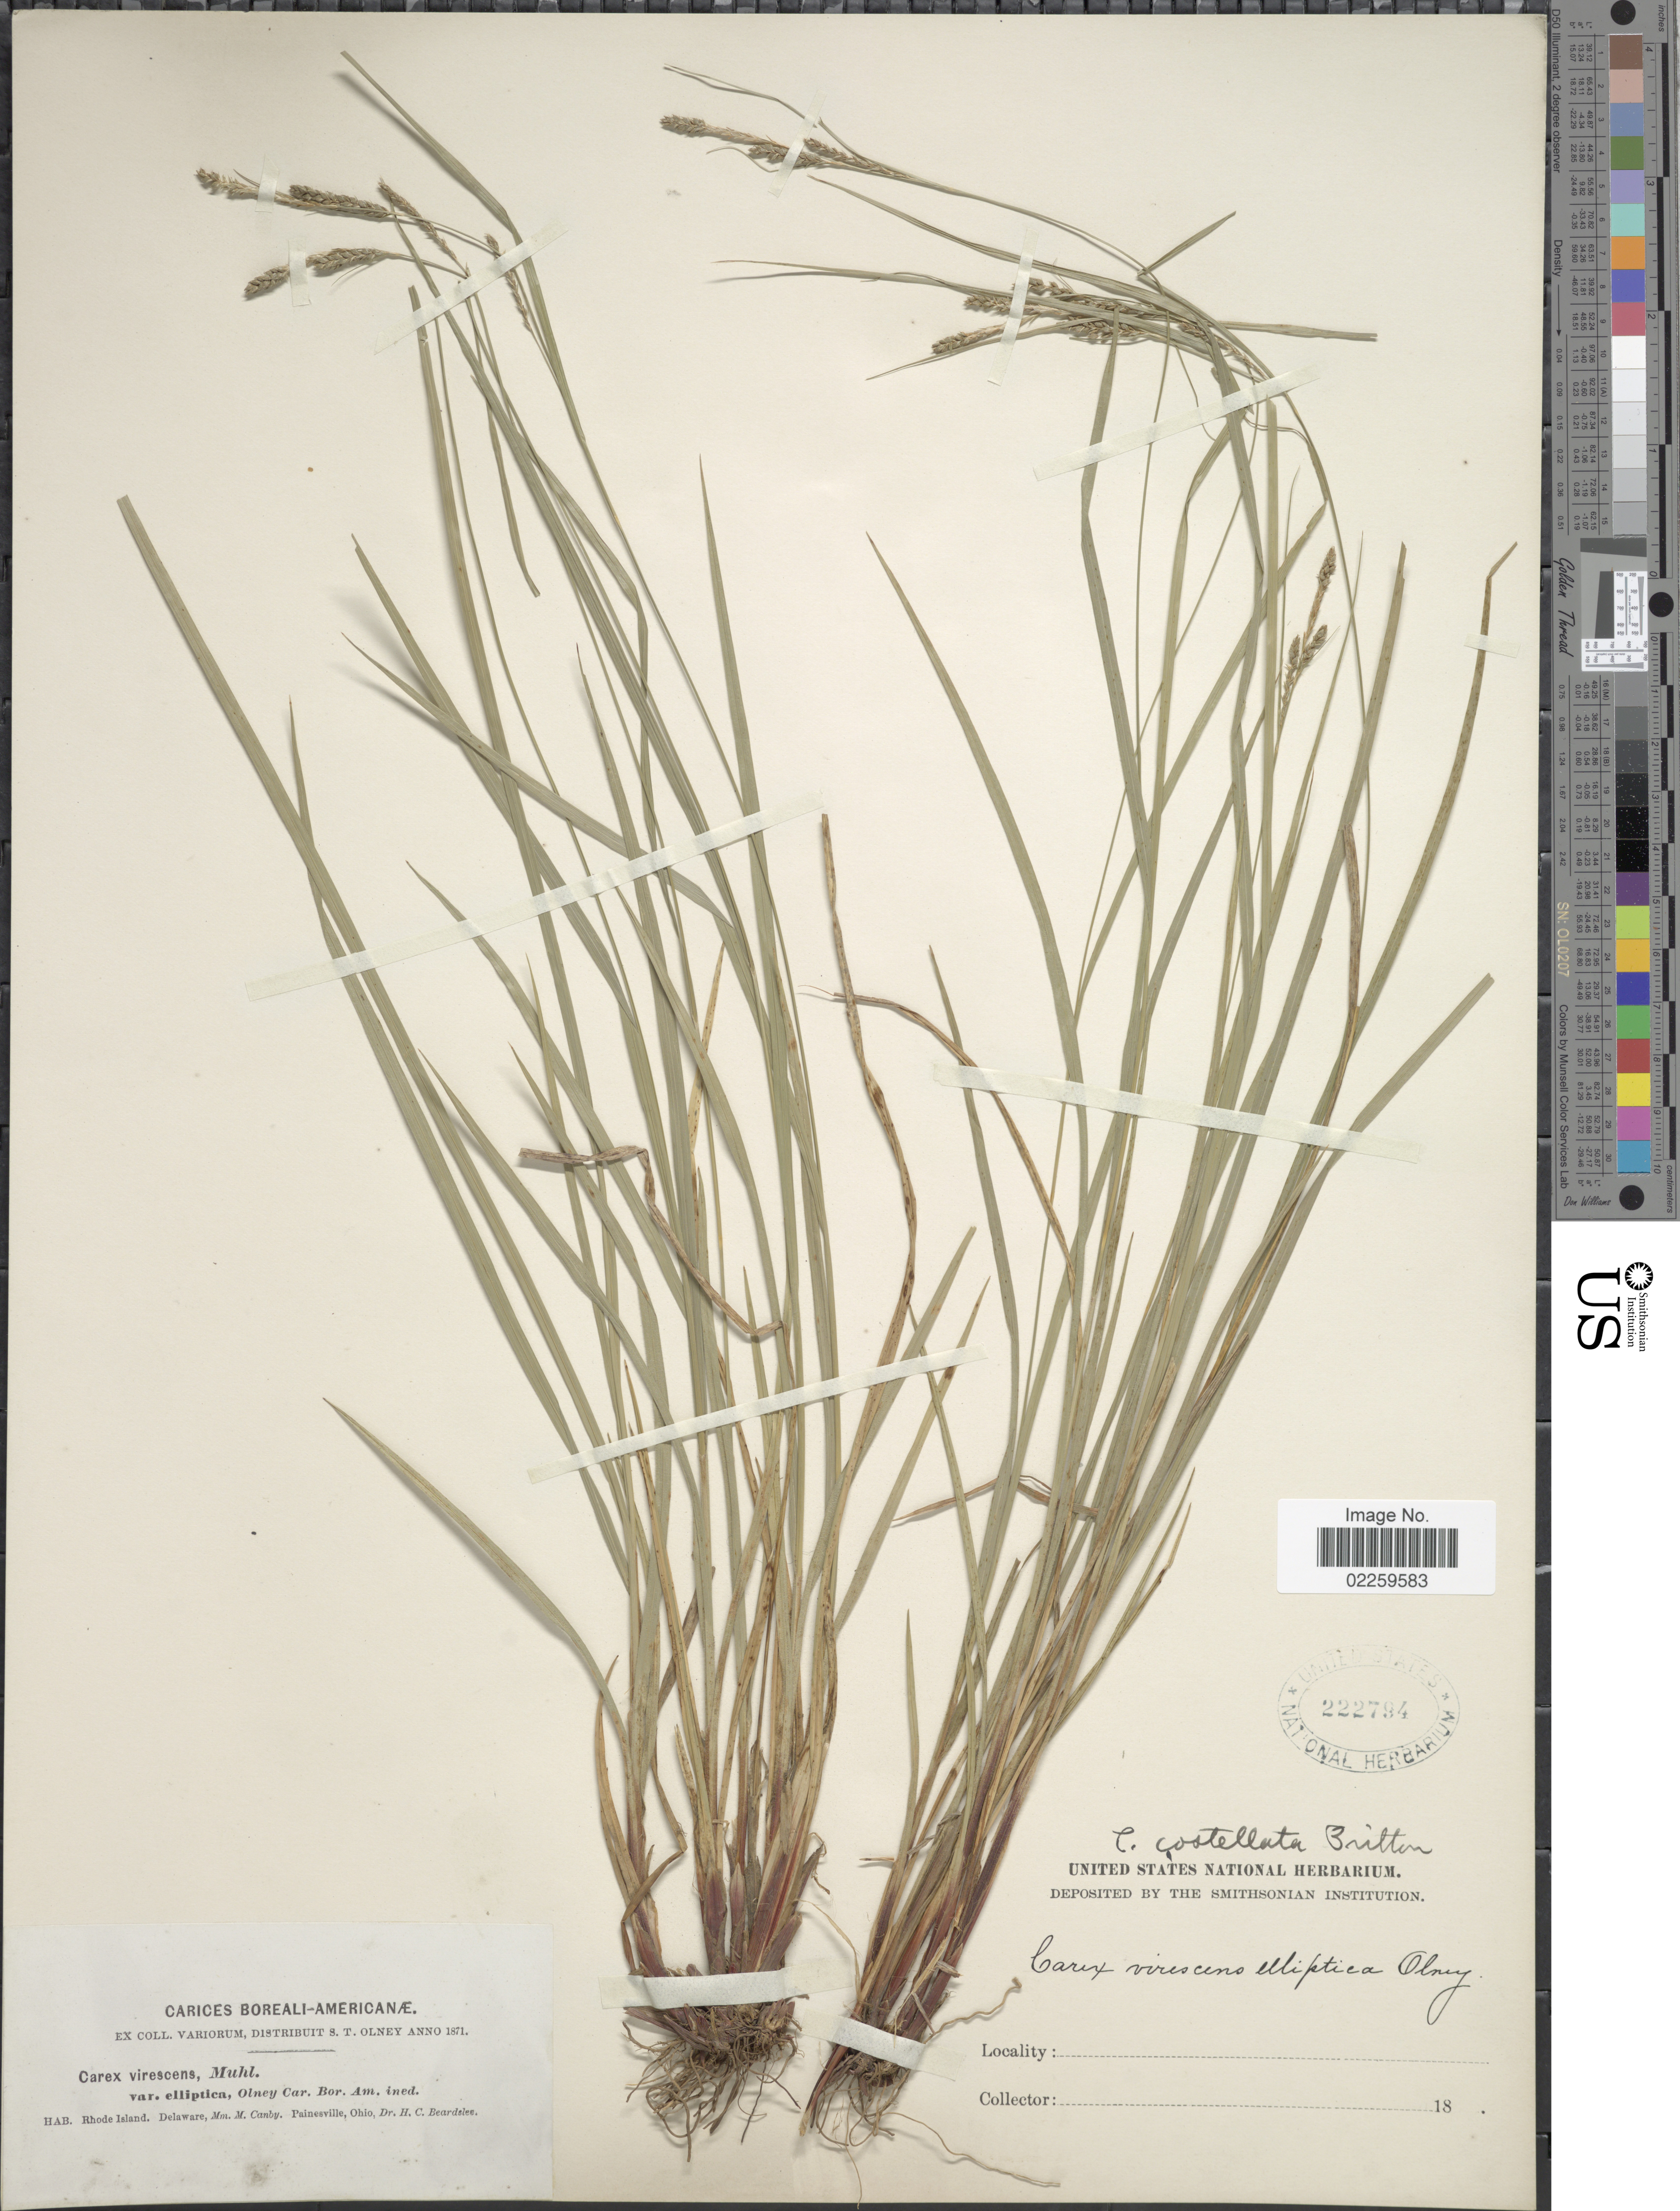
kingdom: Plantae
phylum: Tracheophyta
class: Liliopsida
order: Poales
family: Cyperaceae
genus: Carex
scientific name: Carex virescens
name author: Muhl. ex Willd.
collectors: W. M. Canby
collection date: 1871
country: United States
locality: Rhode Island, Delaware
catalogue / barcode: US 222794